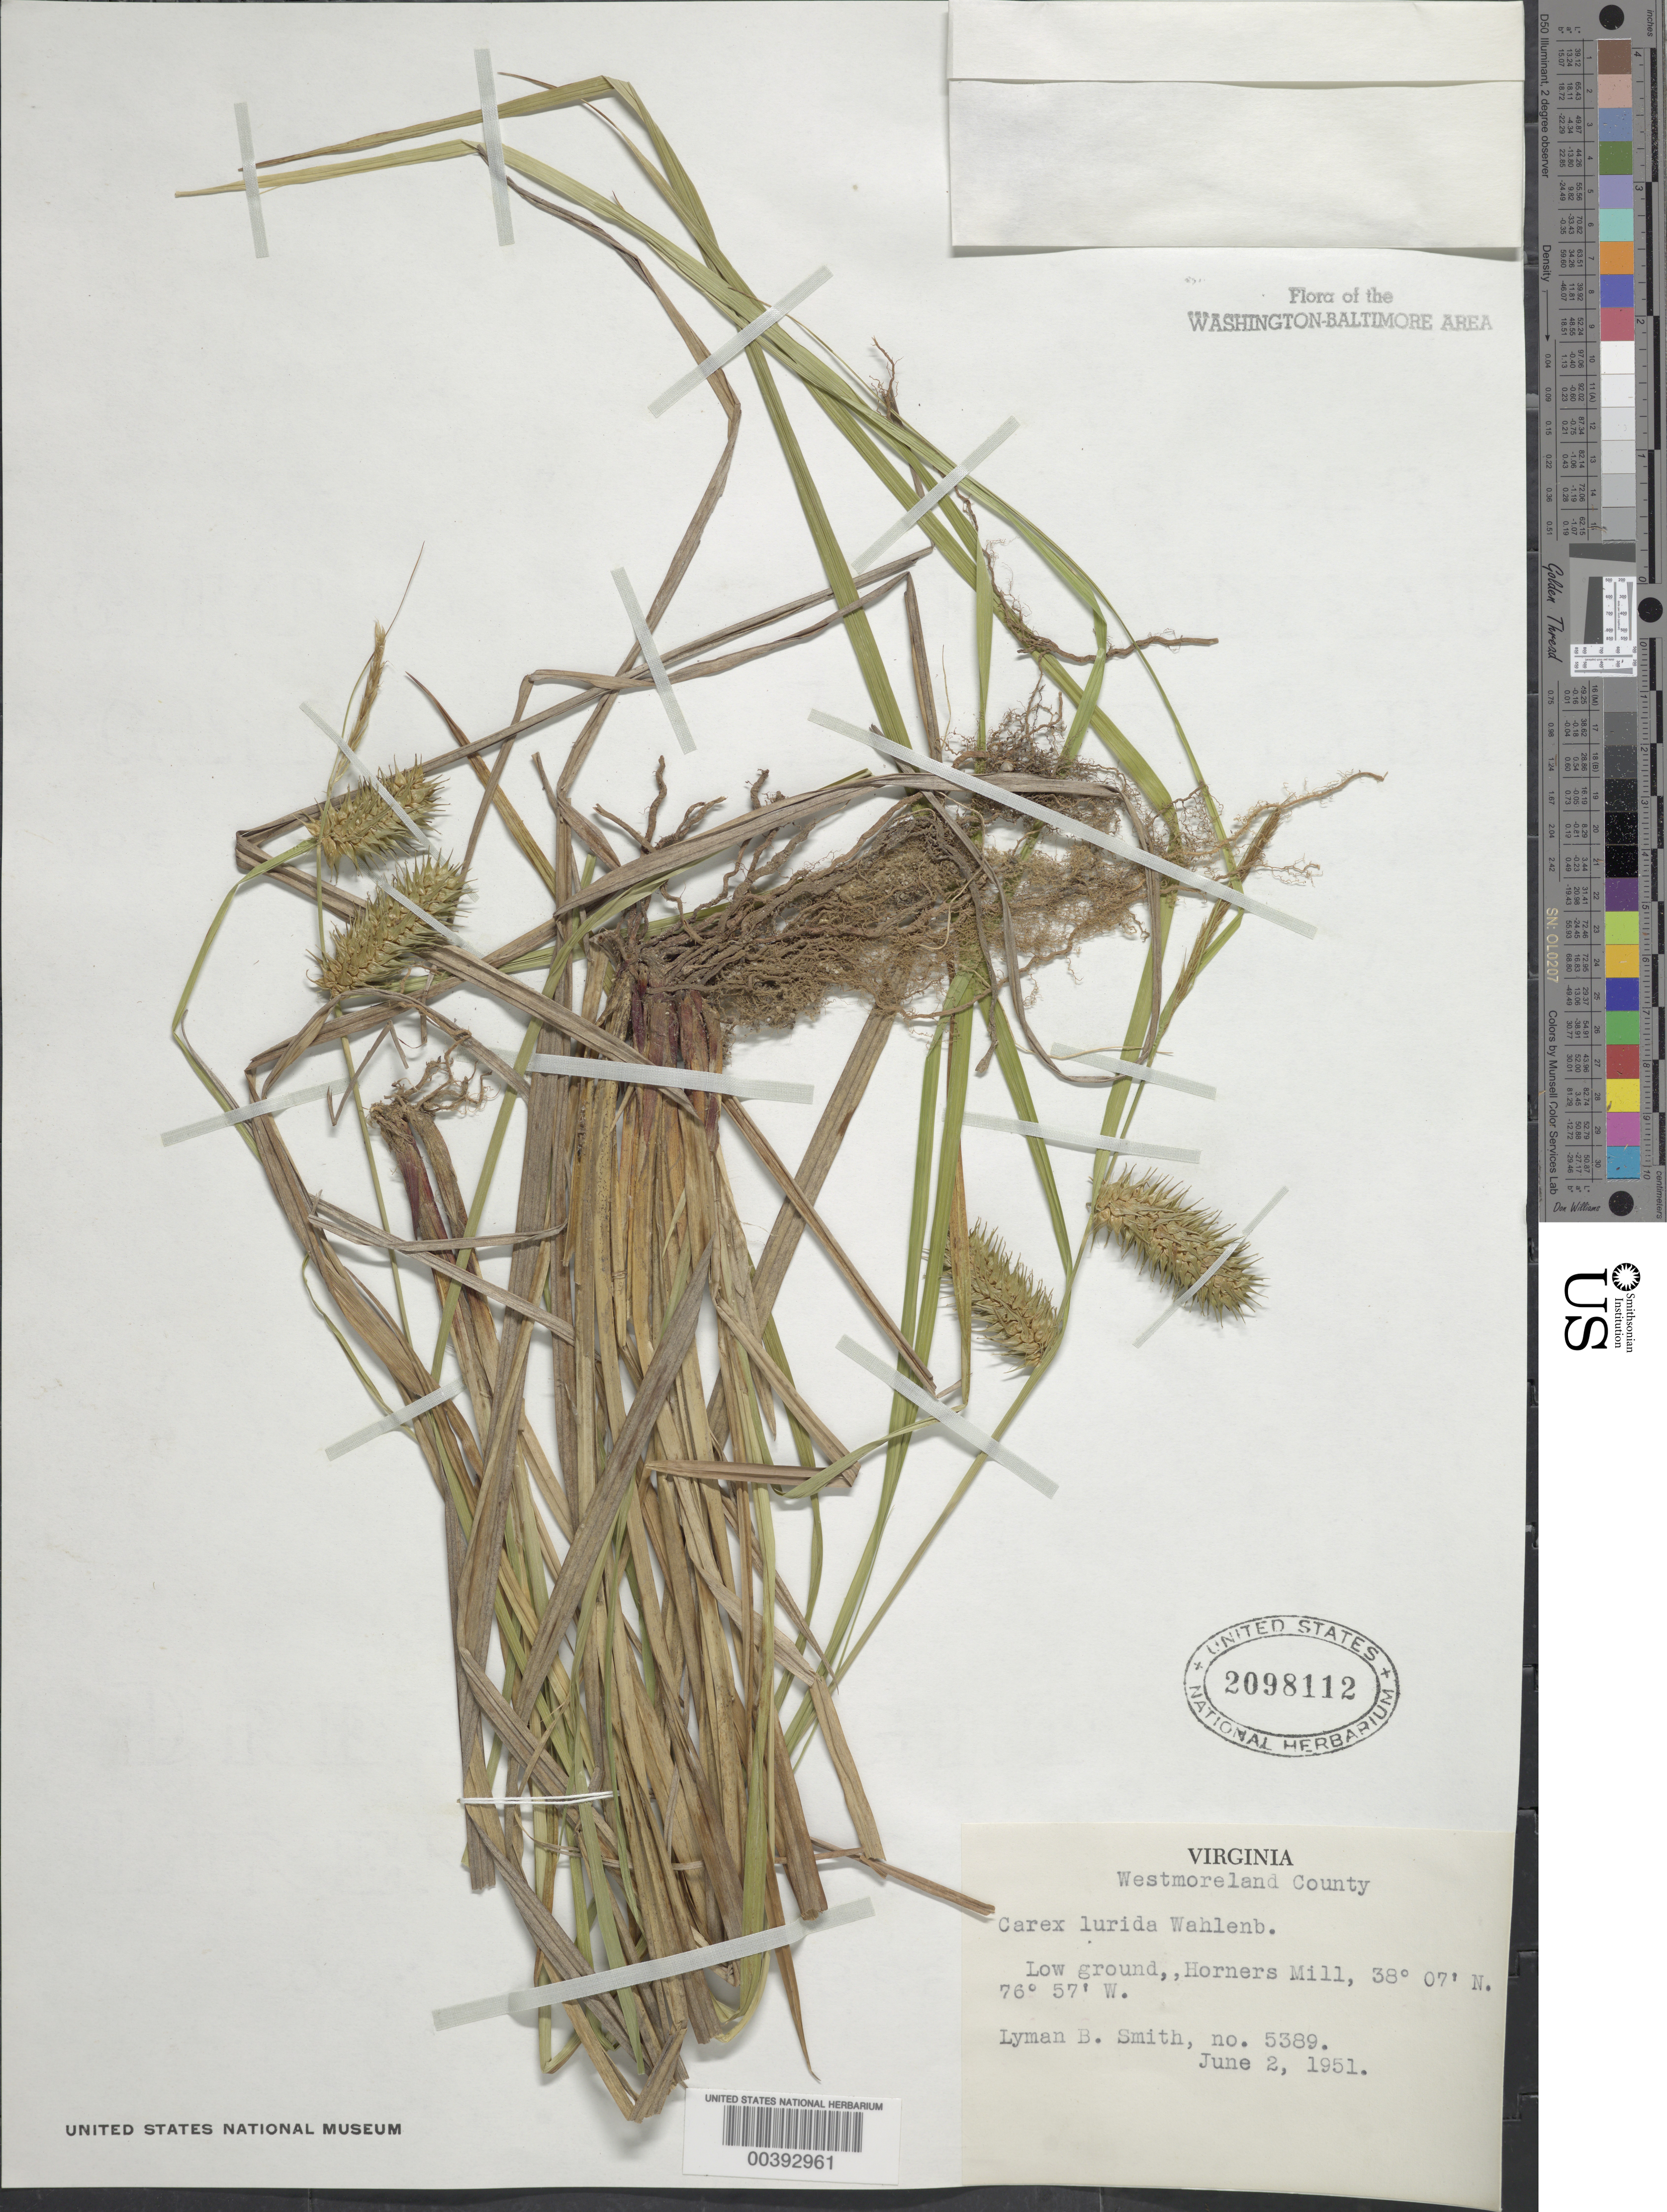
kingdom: Plantae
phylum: Tracheophyta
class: Liliopsida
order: Poales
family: Cyperaceae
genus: Carex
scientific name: Carex lurida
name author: Wahlenb.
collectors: L. Smith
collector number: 5389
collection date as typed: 02 Jun 1951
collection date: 1951-06-02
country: United States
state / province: Virginia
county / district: Westmoreland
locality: Horners Mill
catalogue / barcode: US 2098112